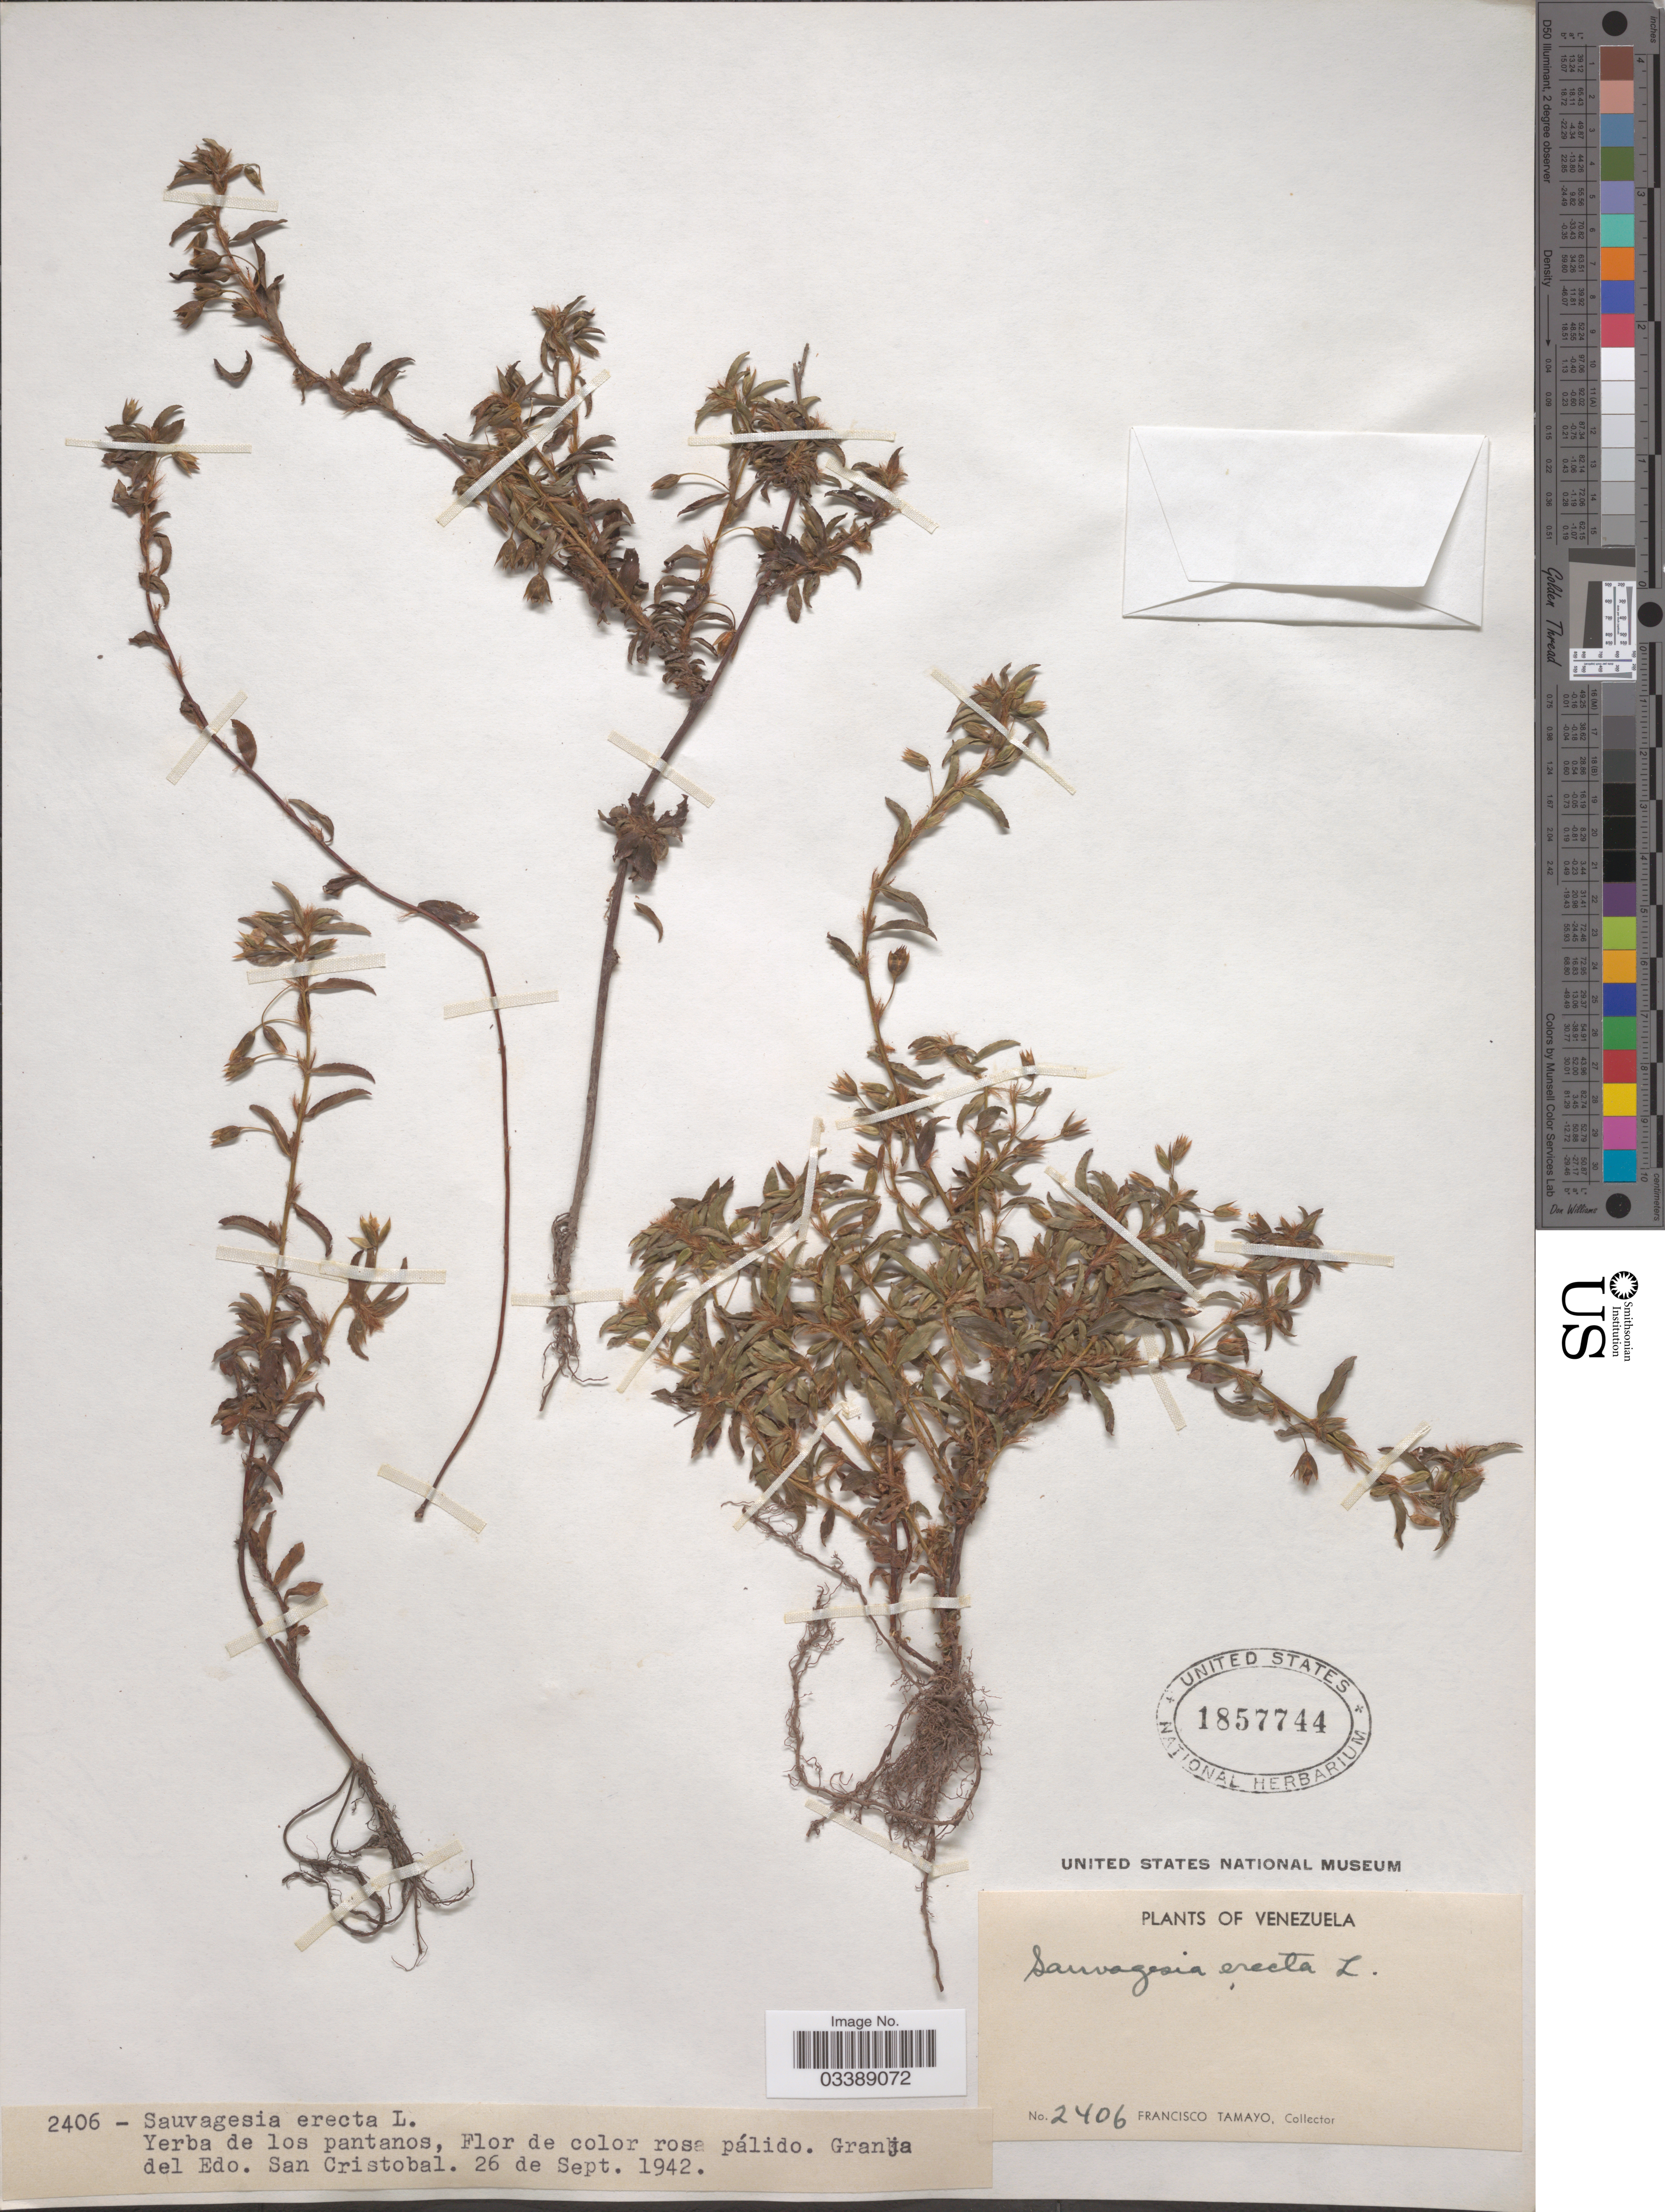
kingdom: Plantae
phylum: Tracheophyta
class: Magnoliopsida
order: Malpighiales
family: Ochnaceae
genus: Sauvagesia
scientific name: Sauvagesia erecta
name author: L.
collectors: F. Tamayo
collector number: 2406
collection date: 1942-09-26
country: Venezuela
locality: Granja del Edo. San Cristobal.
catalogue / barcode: US 1857744